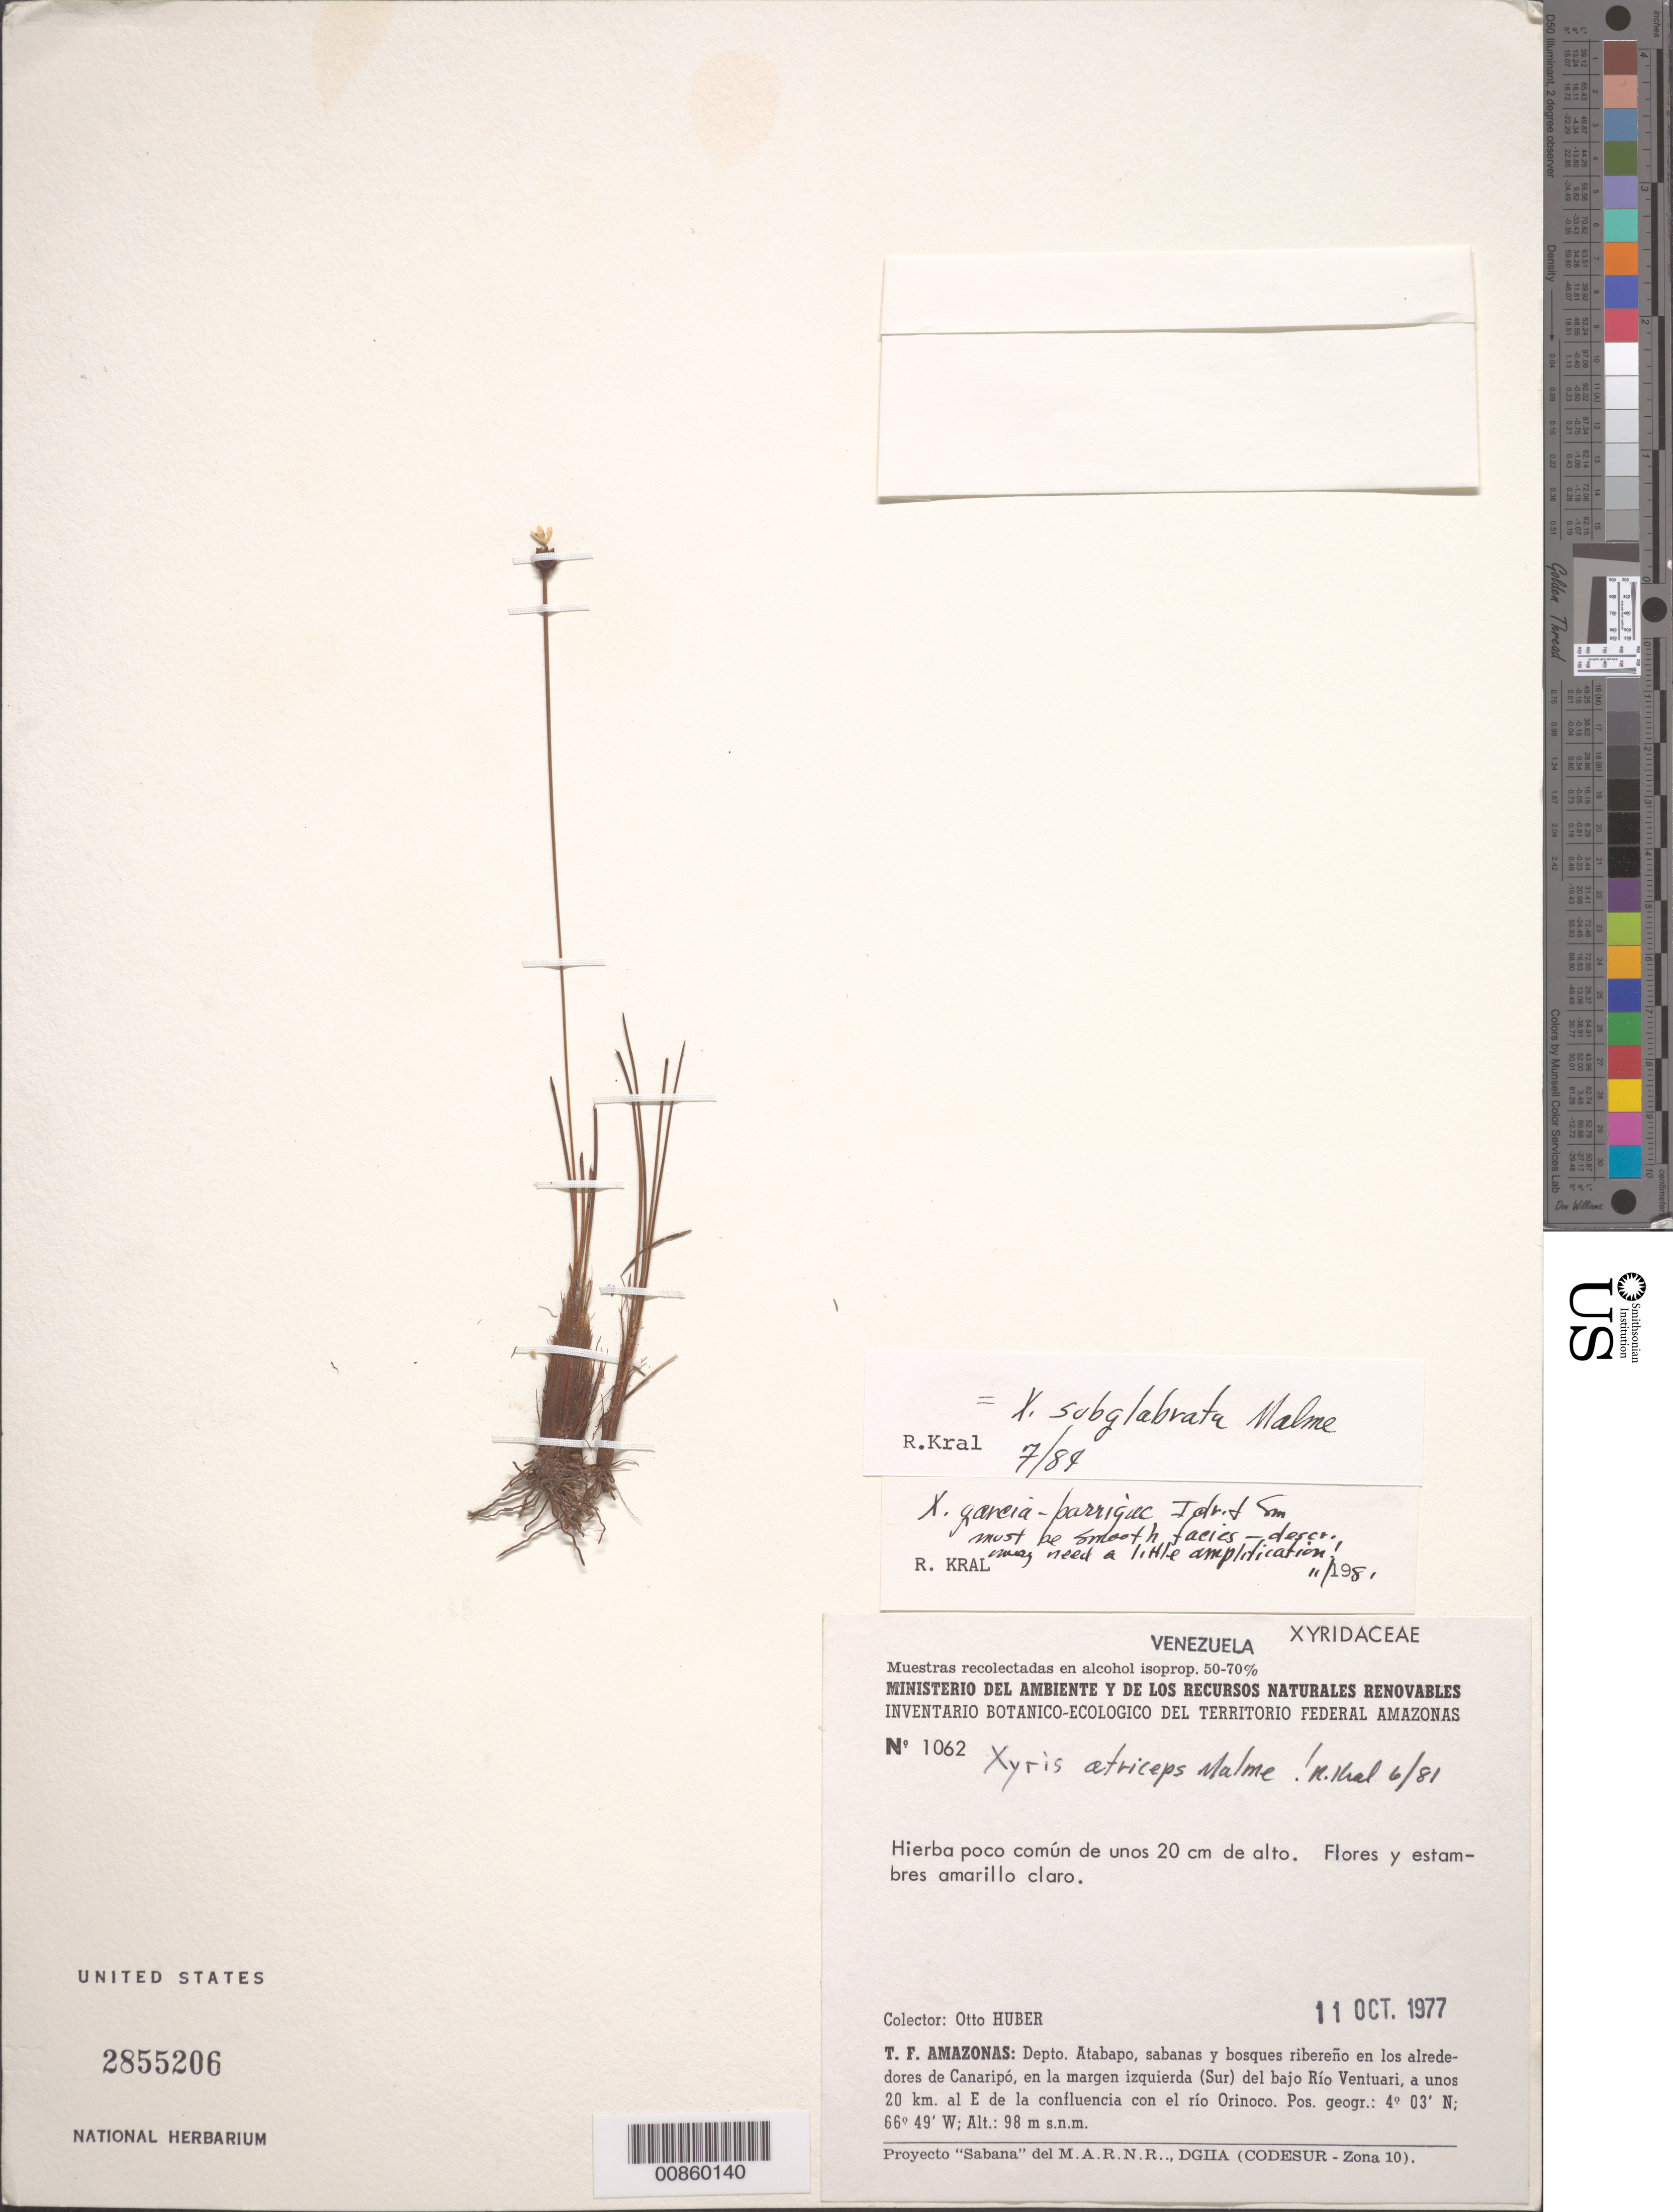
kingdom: Plantae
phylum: Tracheophyta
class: Liliopsida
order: Poales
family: Xyridaceae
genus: Xyris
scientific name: Xyris subglabrata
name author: Malme in Gleason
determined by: Kral, Robert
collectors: O. Huber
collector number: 1062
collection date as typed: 11-Oct-77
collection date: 1977-10-11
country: Venezuela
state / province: Amazonas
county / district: Atabapo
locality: Canaripó, S del Bajo Río Ventuari, 20 km E de la confluencia con el Río Orinoco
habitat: Sabanas y bosques ribereños.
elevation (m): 98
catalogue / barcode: US 2855206